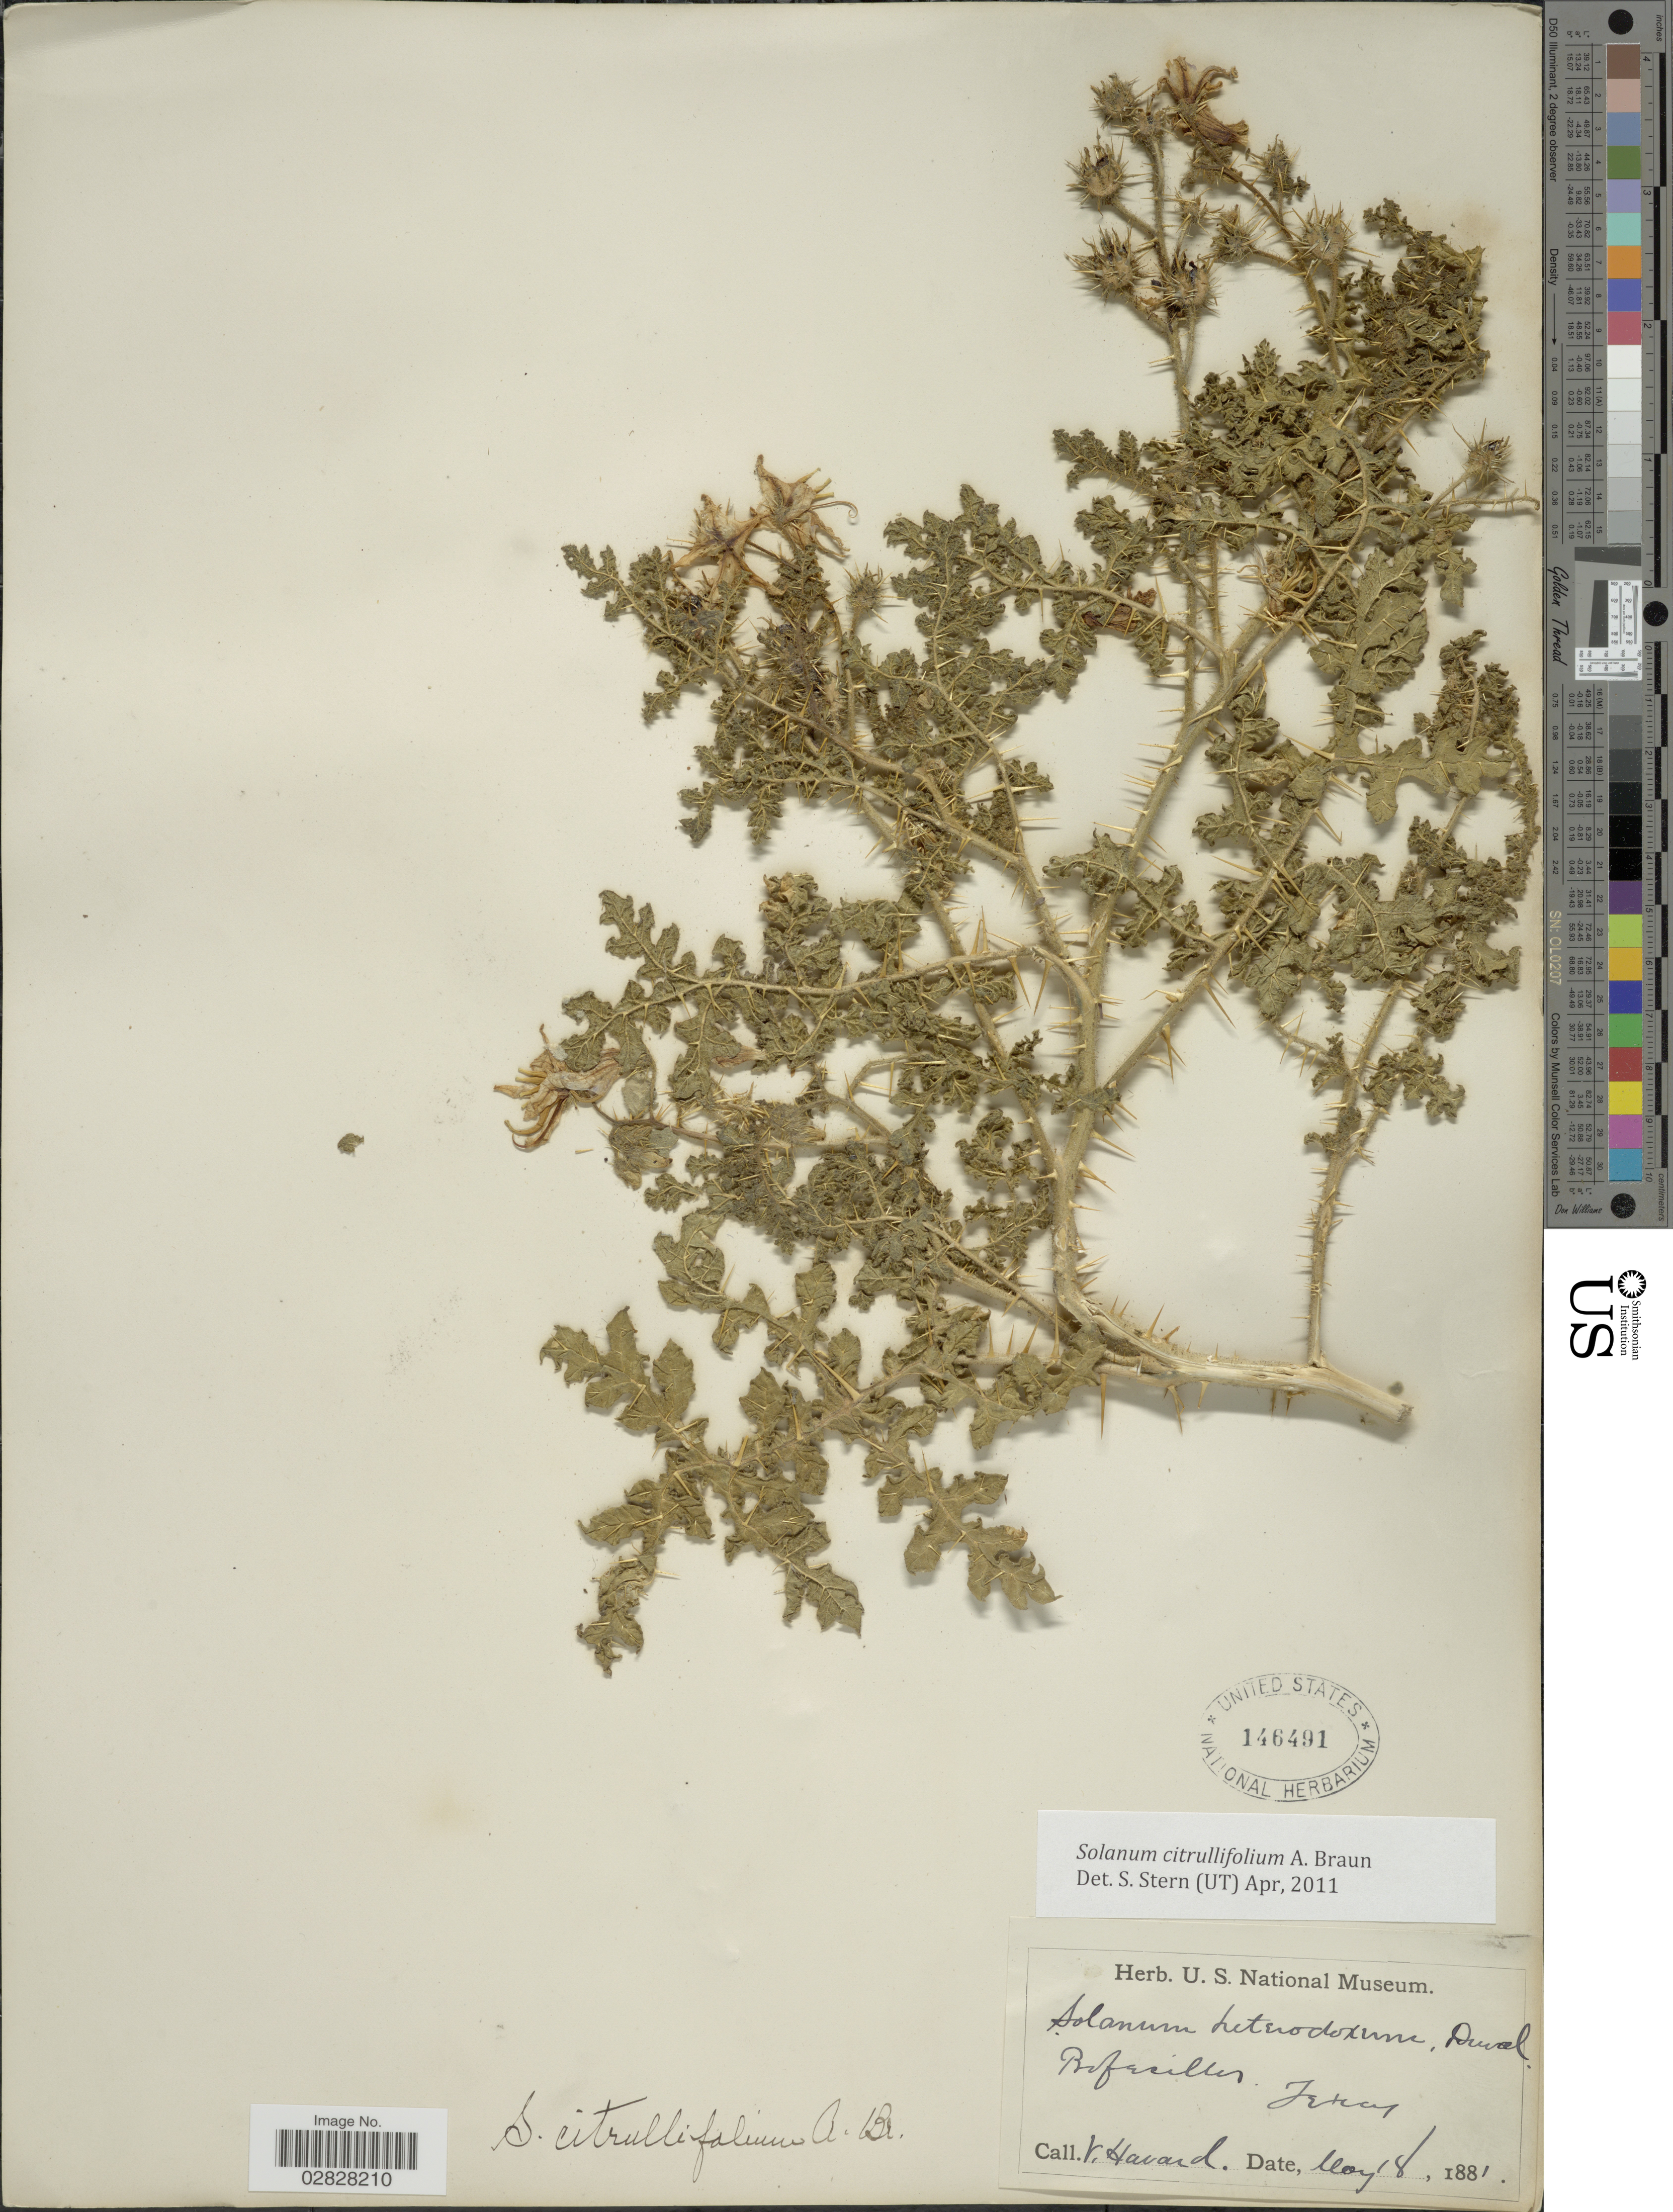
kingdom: Plantae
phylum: Tracheophyta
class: Magnoliopsida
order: Solanales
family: Solanaceae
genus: Solanum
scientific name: Solanum citrullifolium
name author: A. Braun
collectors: V. Havard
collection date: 1881-05-18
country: United States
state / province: Texas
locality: Bifesiller.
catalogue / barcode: US 146491